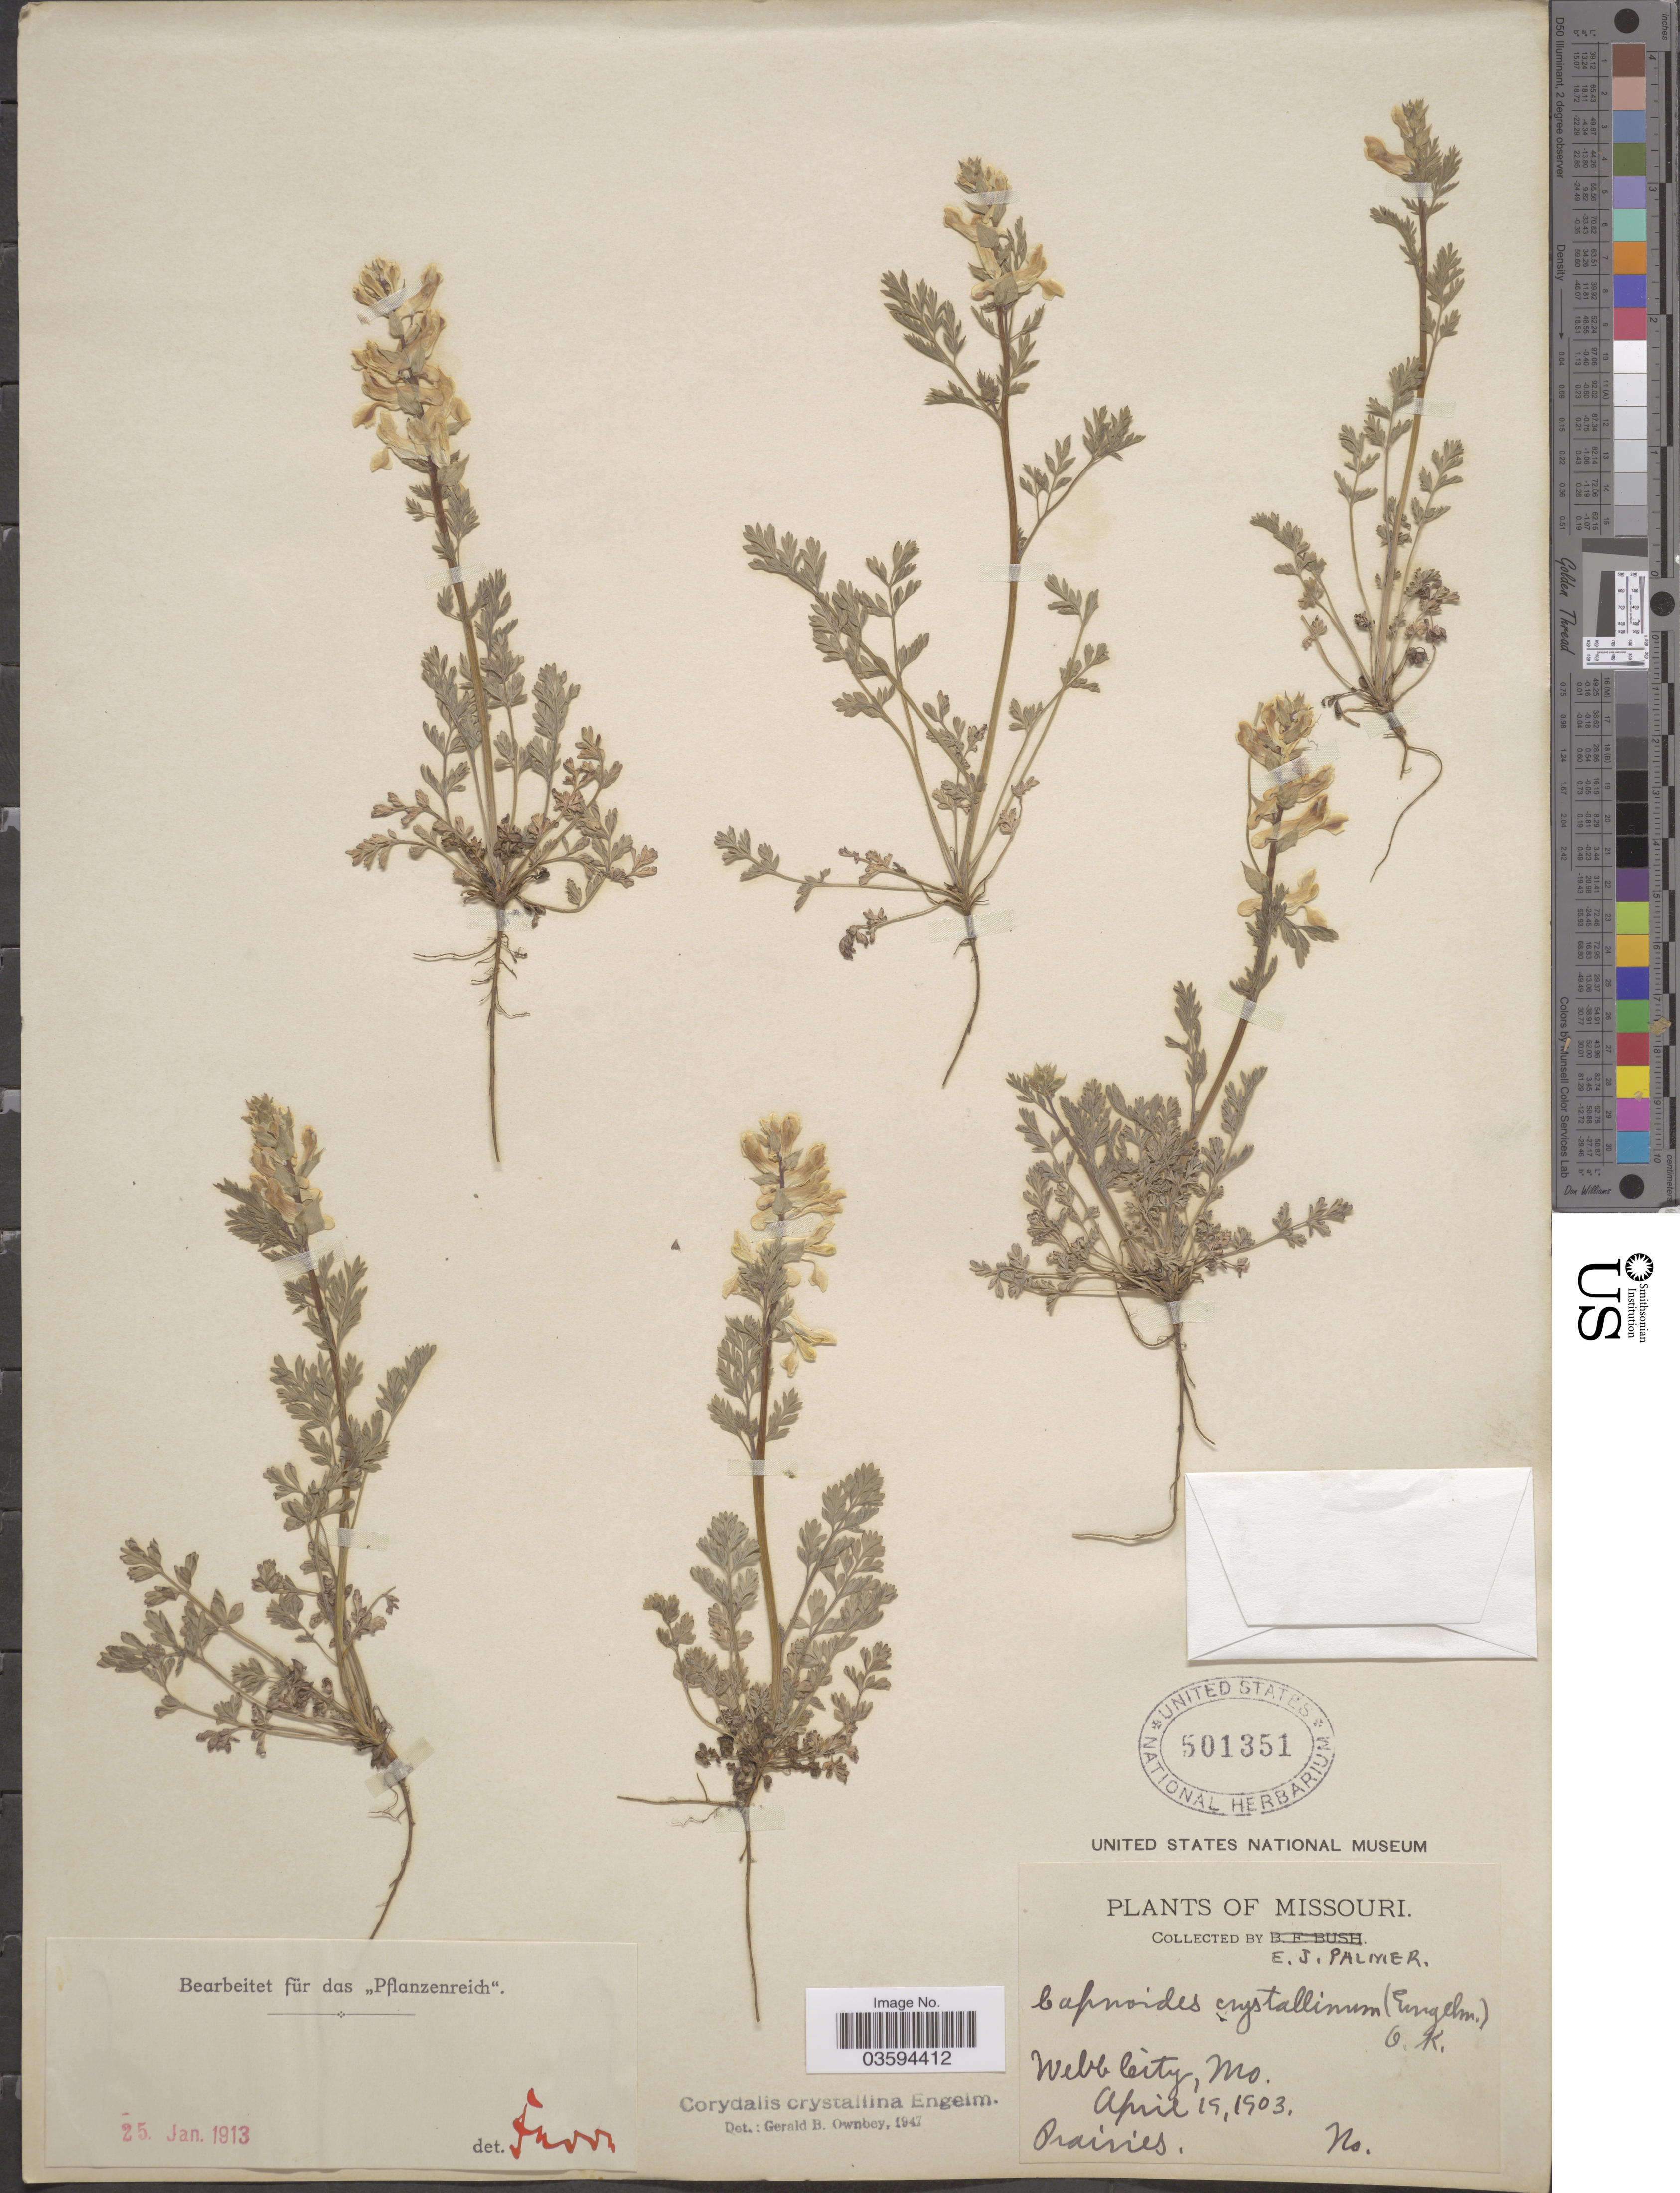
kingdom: Plantae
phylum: Tracheophyta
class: Magnoliopsida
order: Ranunculales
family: Papaveraceae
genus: Corydalis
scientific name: Corydalis crystallina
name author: (Engelm. ex A. Gray) Torr. & A. Gray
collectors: E. J. Palmer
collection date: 1903-04-19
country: United States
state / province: Missouri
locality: Webb City.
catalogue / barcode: US 501351